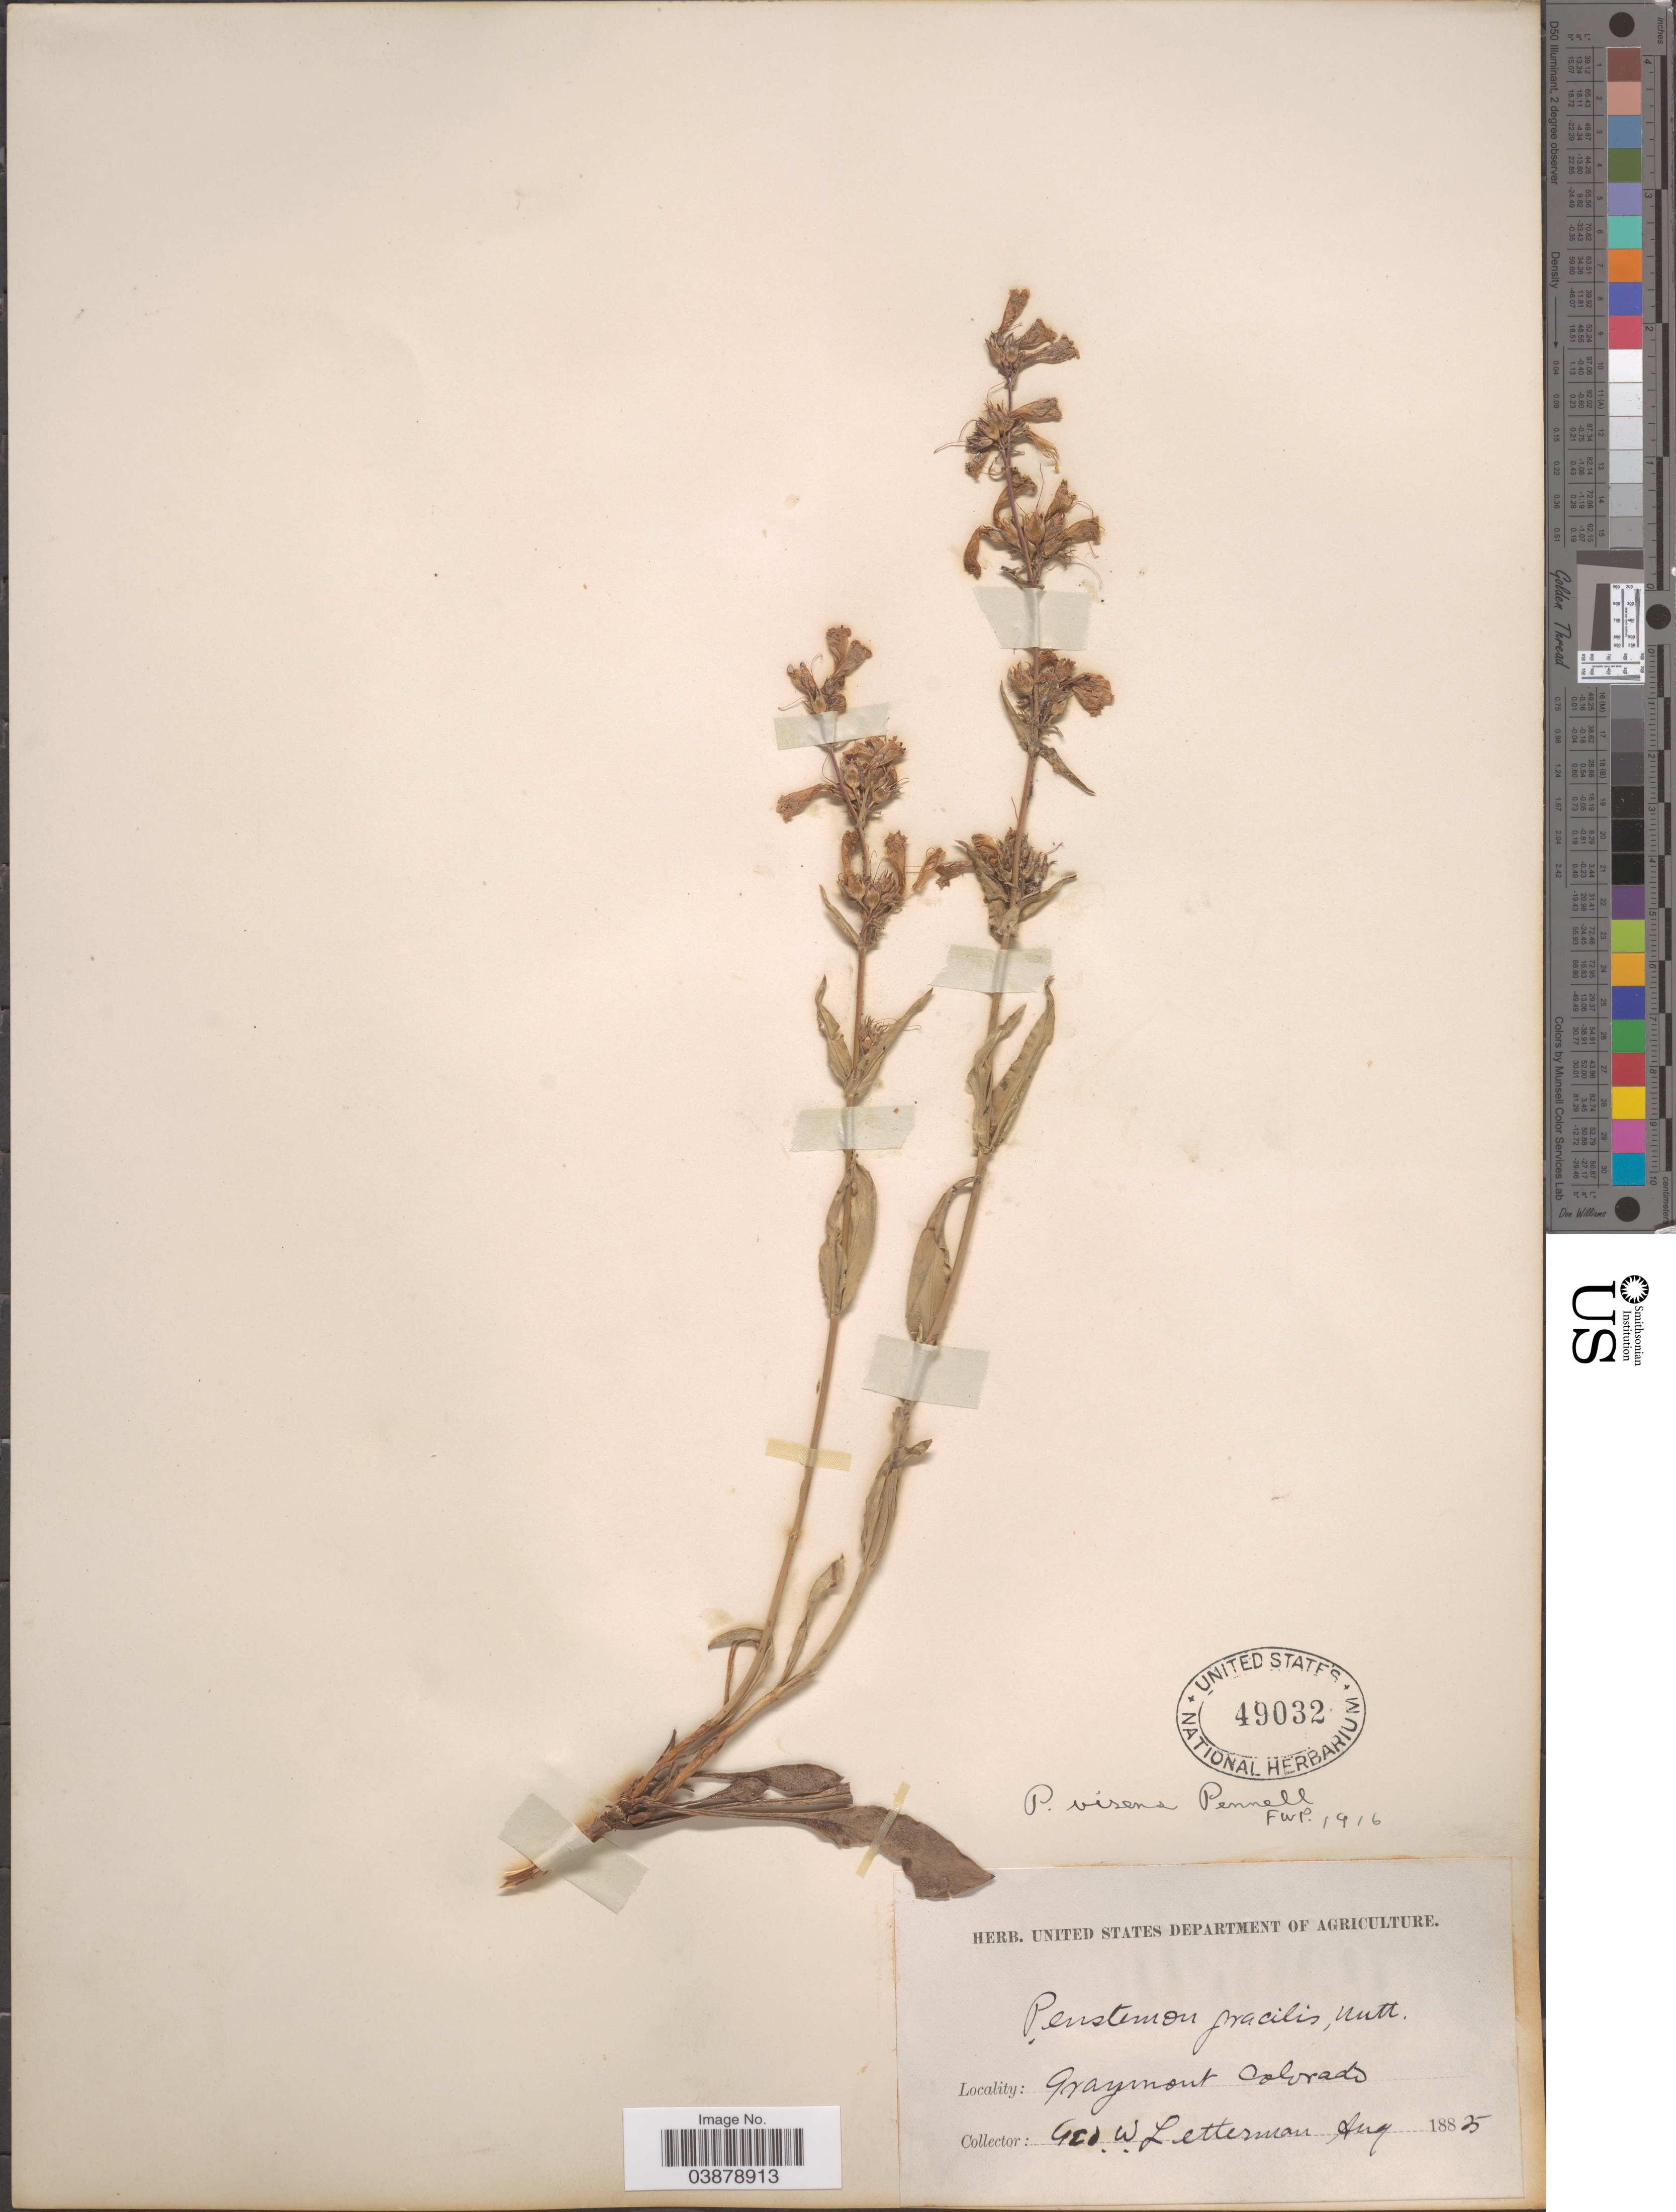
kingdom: Plantae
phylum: Tracheophyta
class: Magnoliopsida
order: Lamiales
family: Plantaginaceae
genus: Penstemon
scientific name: Penstemon virens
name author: Pennell ex Rydb.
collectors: G. W. Letterman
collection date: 1885-08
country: United States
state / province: Colorado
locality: Graymont.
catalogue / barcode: US 49032